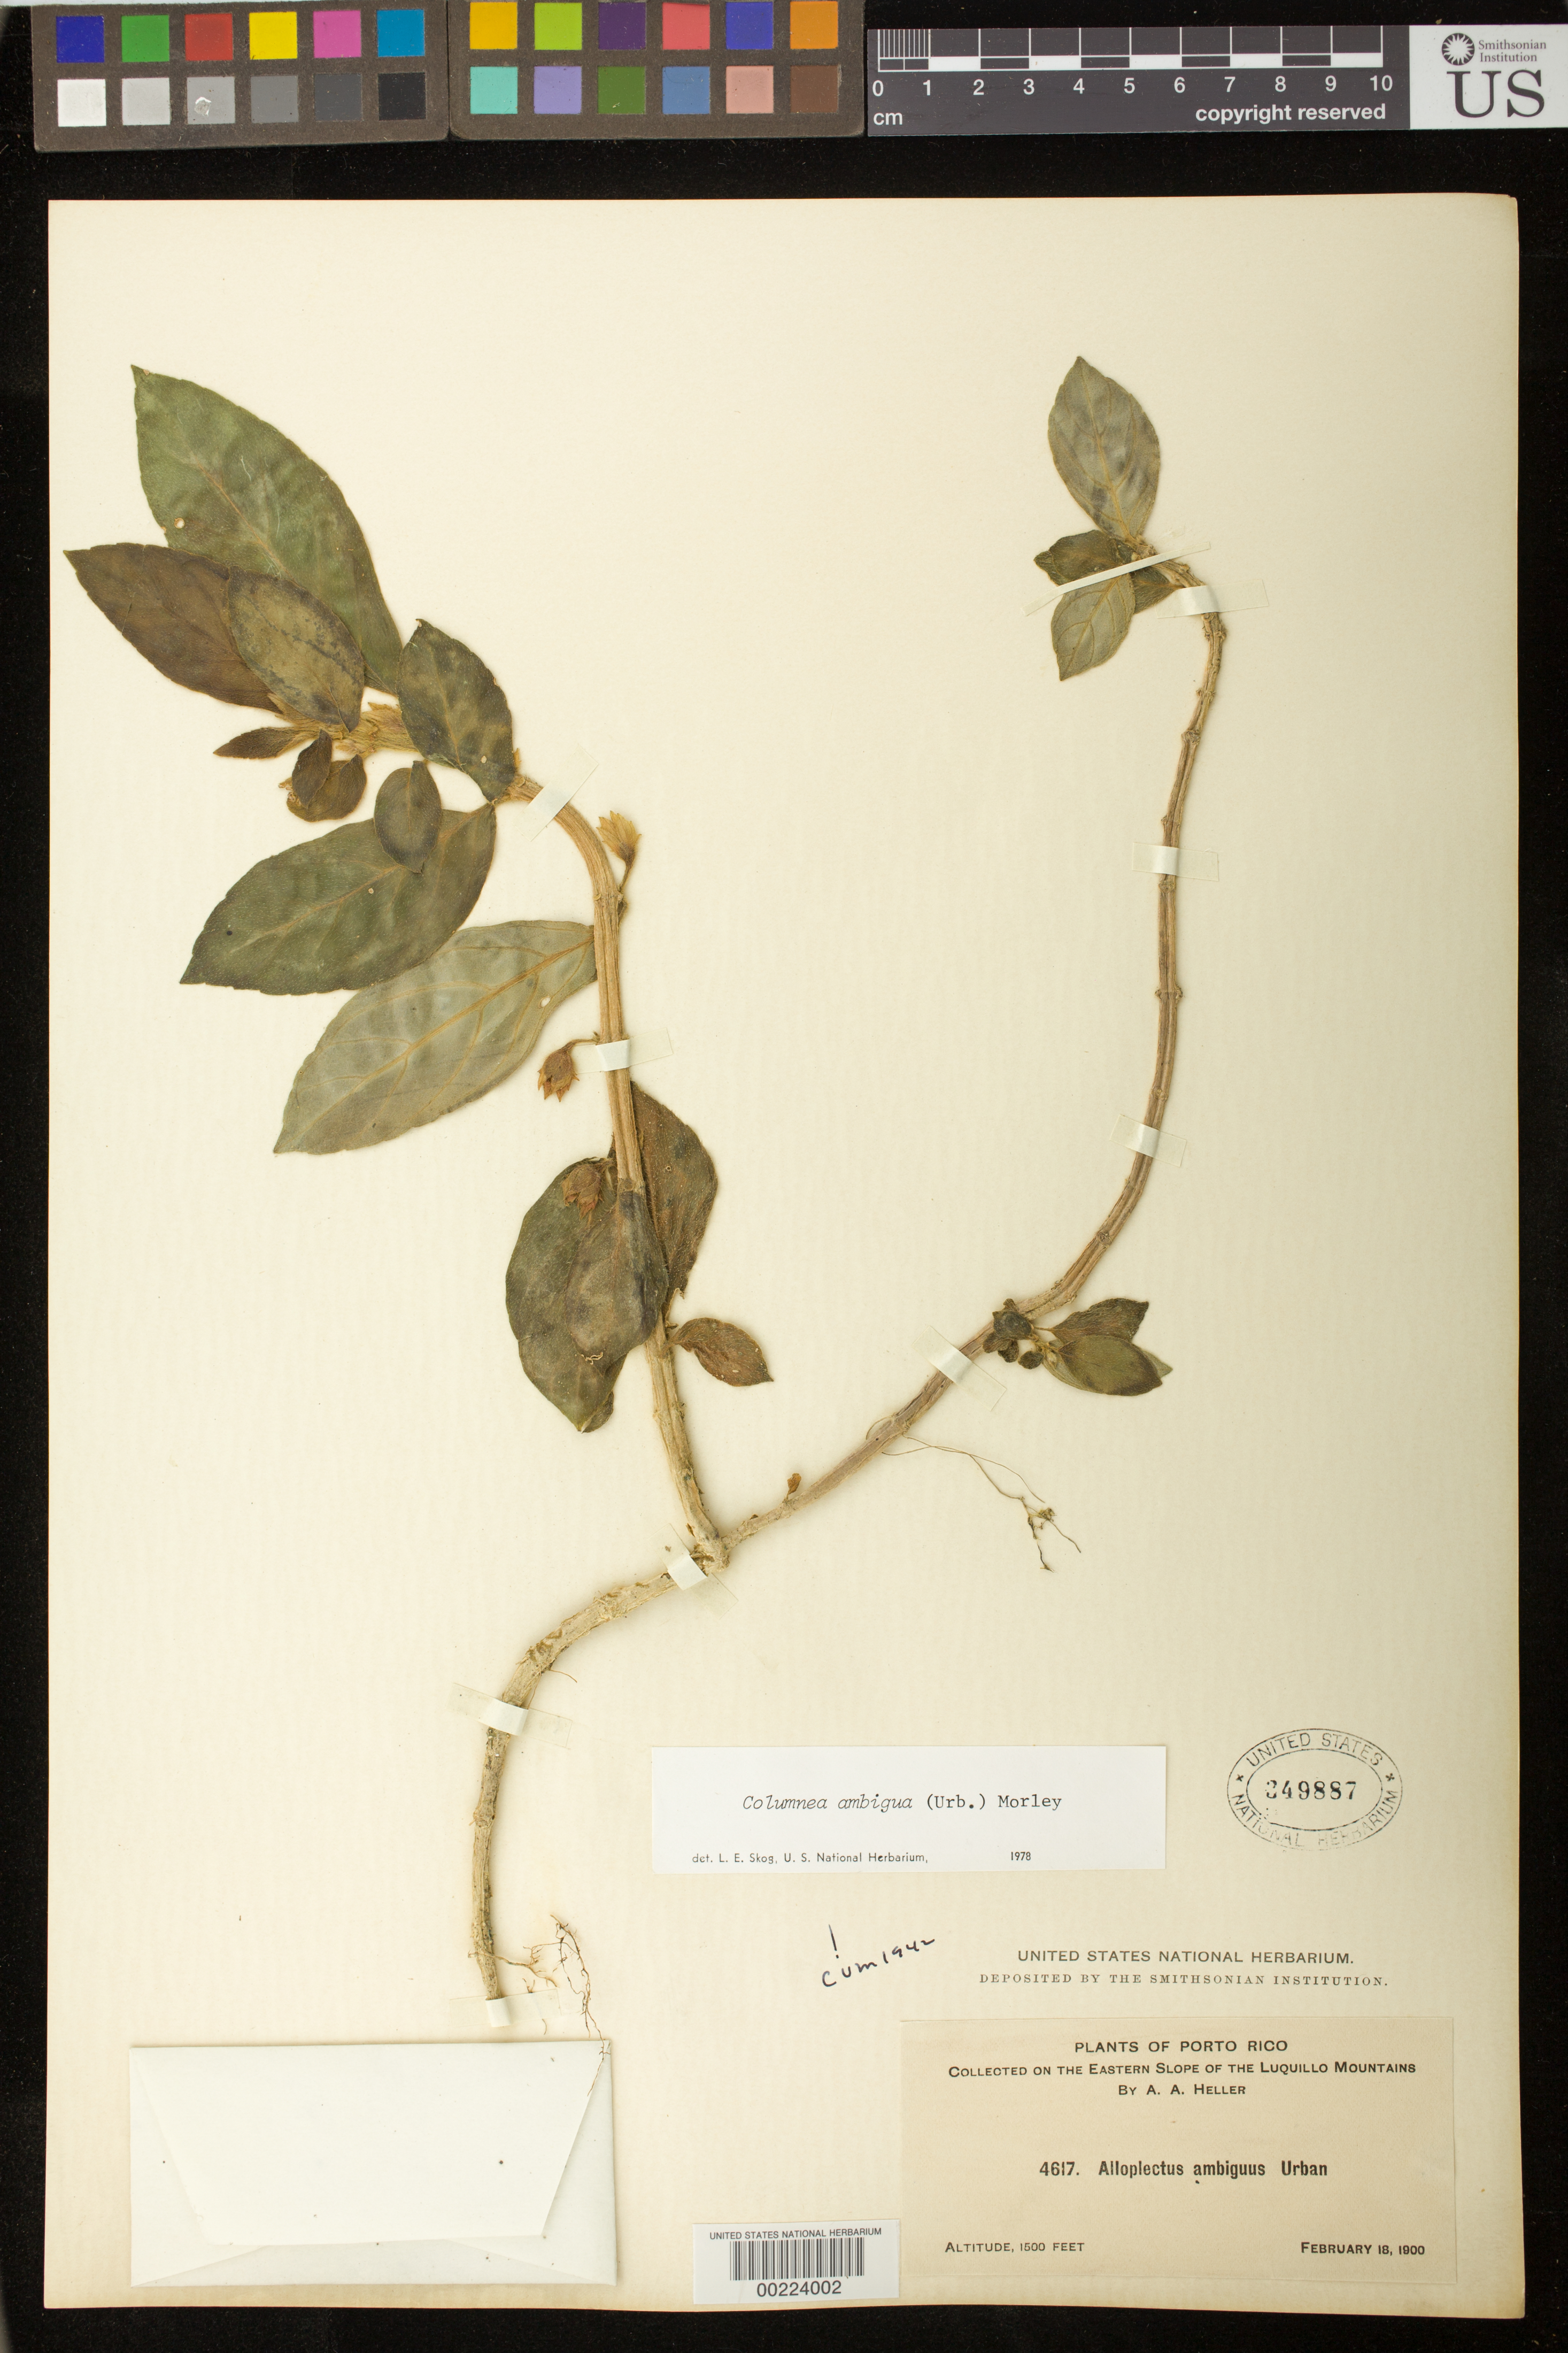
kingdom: Plantae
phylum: Tracheophyta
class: Magnoliopsida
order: Lamiales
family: Gesneriaceae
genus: Columnea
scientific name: Columnea ambigua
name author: (Urb.) B.D. Morley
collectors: A. A. Heller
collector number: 4617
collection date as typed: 18 Feb 1900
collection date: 1900-02-18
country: Puerto Rico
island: Puerto Rico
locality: On the eastern slope of the Luquillo Mountains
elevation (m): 457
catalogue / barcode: US 349887